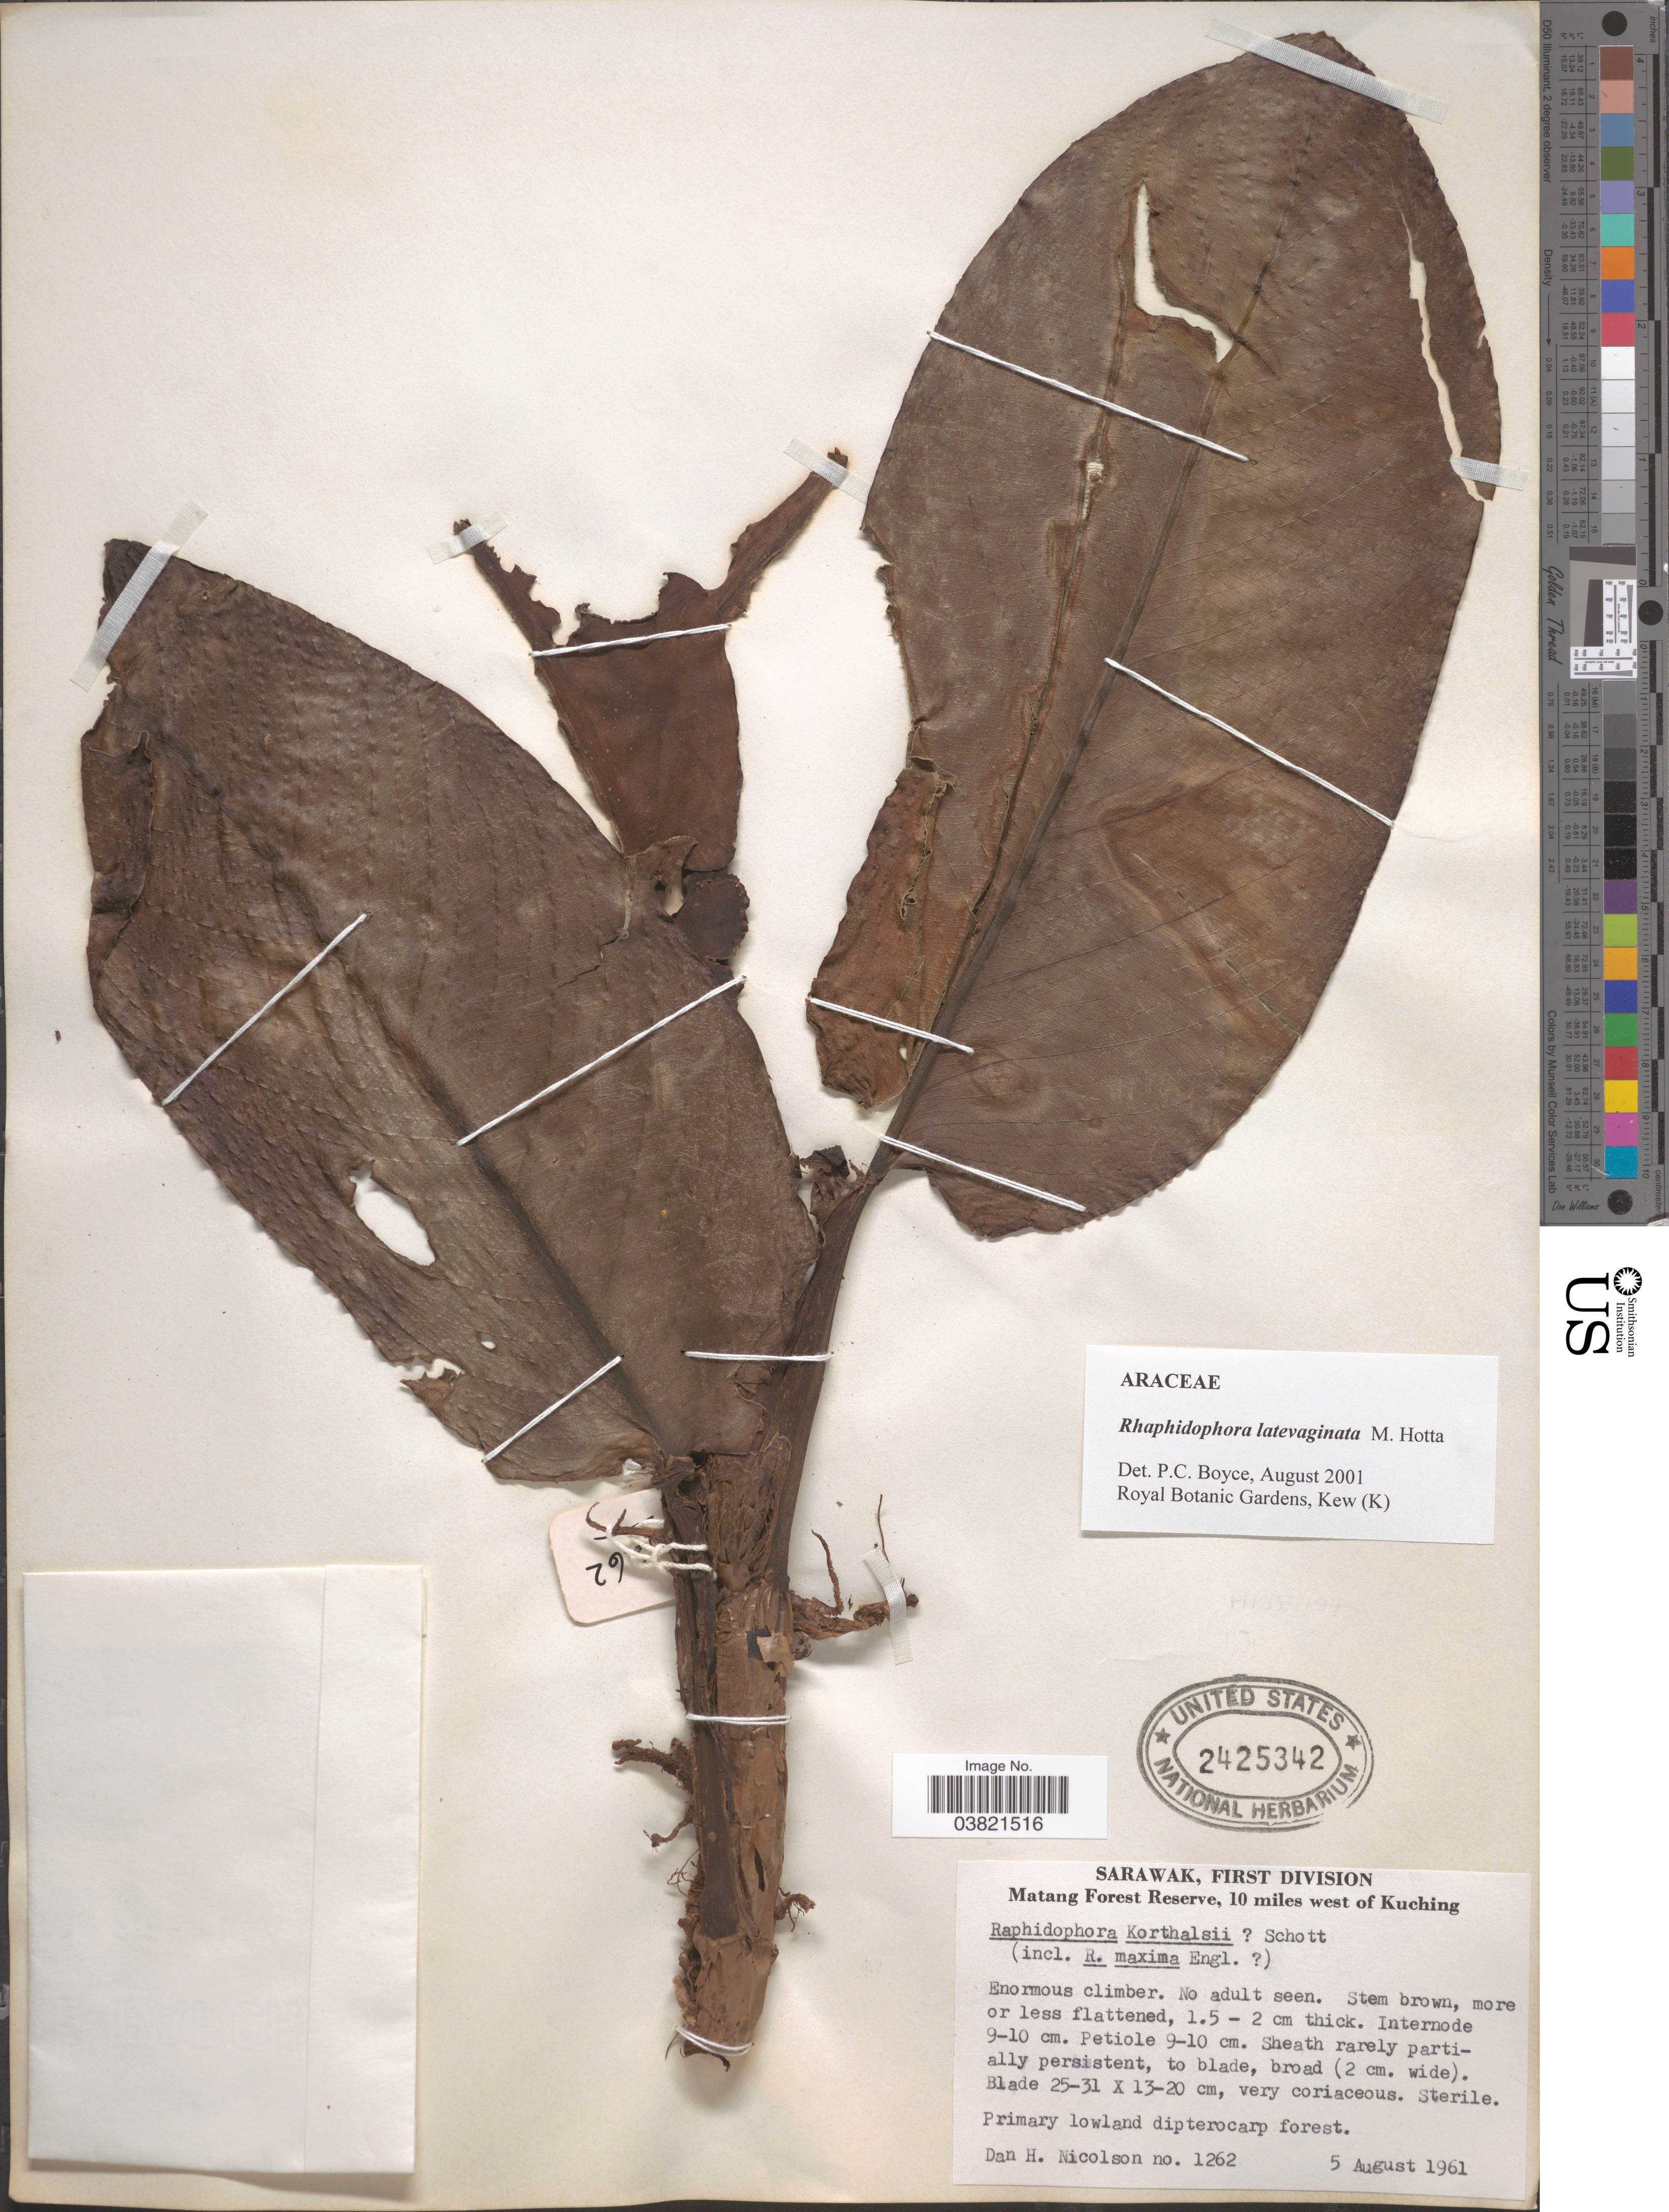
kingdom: Plantae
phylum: Tracheophyta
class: Liliopsida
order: Alismatales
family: Araceae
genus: Rhaphidophora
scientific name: Rhaphidophora latevaginata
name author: M. Hotta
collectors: D. H. Nicolson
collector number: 1262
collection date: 1961-08-05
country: Malaysia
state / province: Sarawak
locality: First Division. Matang Forest Reserve, 10 miles west of Kuching.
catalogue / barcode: US 2425342